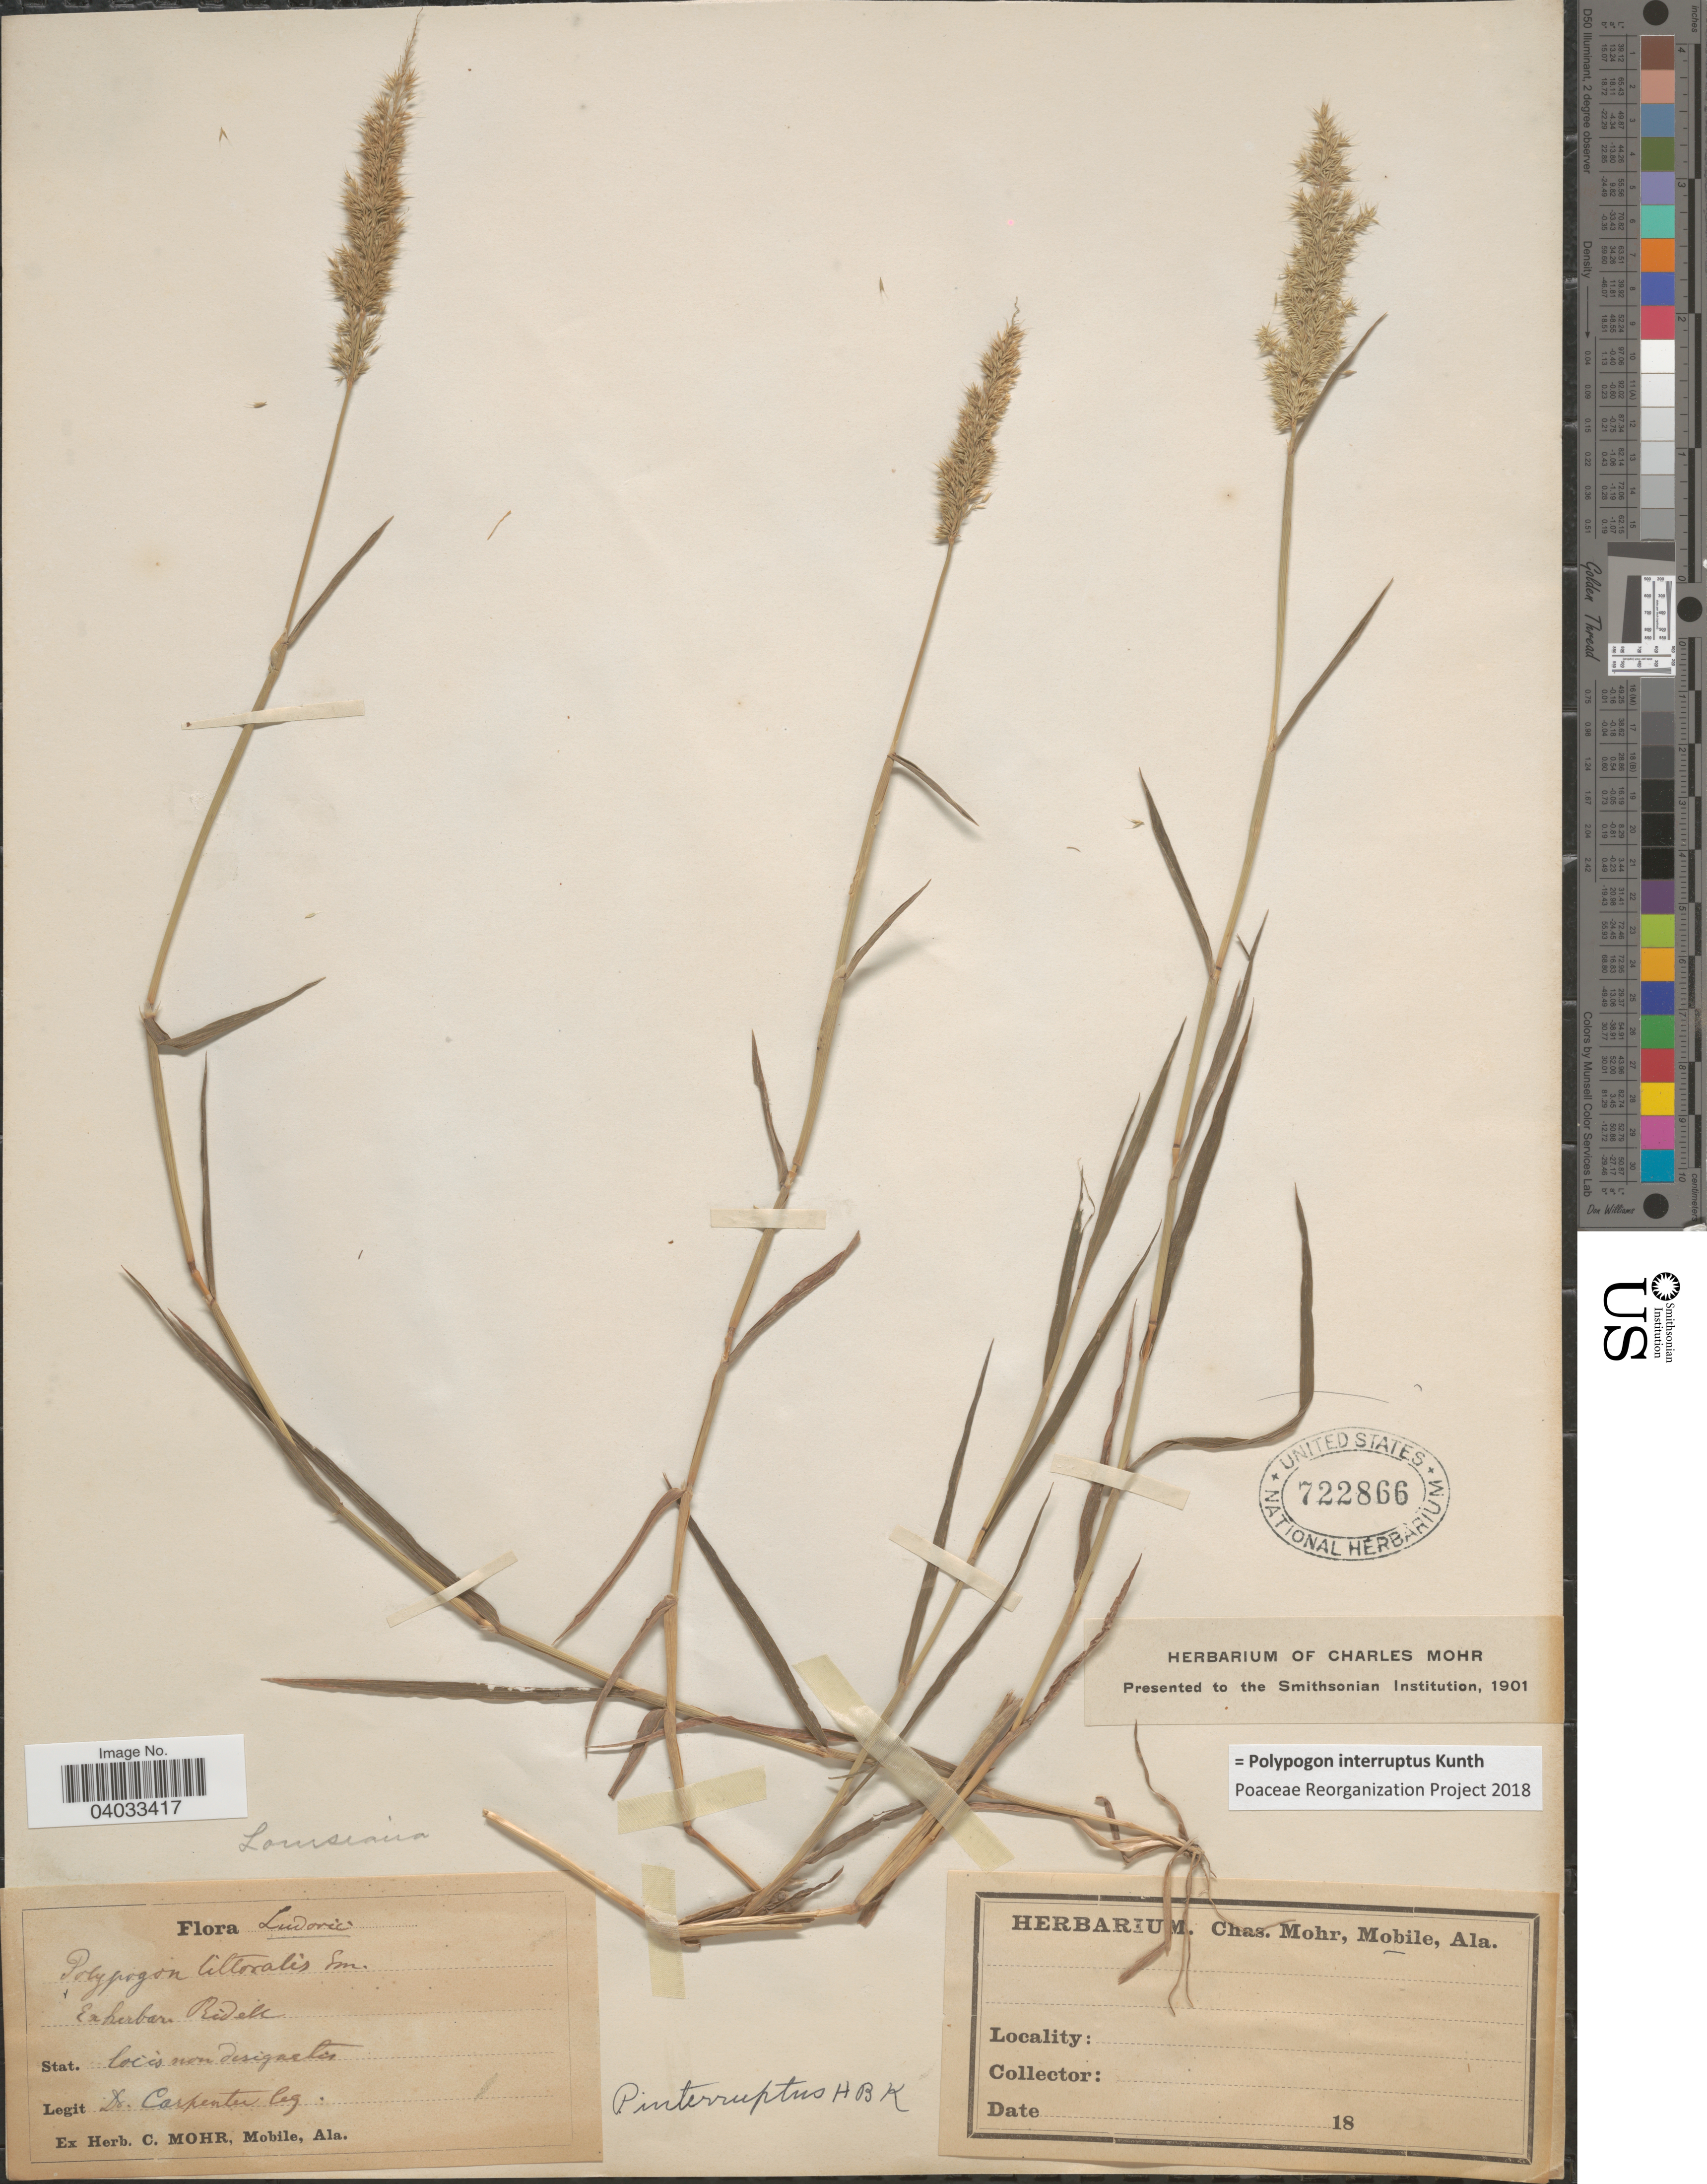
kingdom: Plantae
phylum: Tracheophyta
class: Liliopsida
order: Poales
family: Poaceae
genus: Polypogon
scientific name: Polypogon interruptus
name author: Kunth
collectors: -. Carpenter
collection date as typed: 18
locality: Ludovic.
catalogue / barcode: US 722866